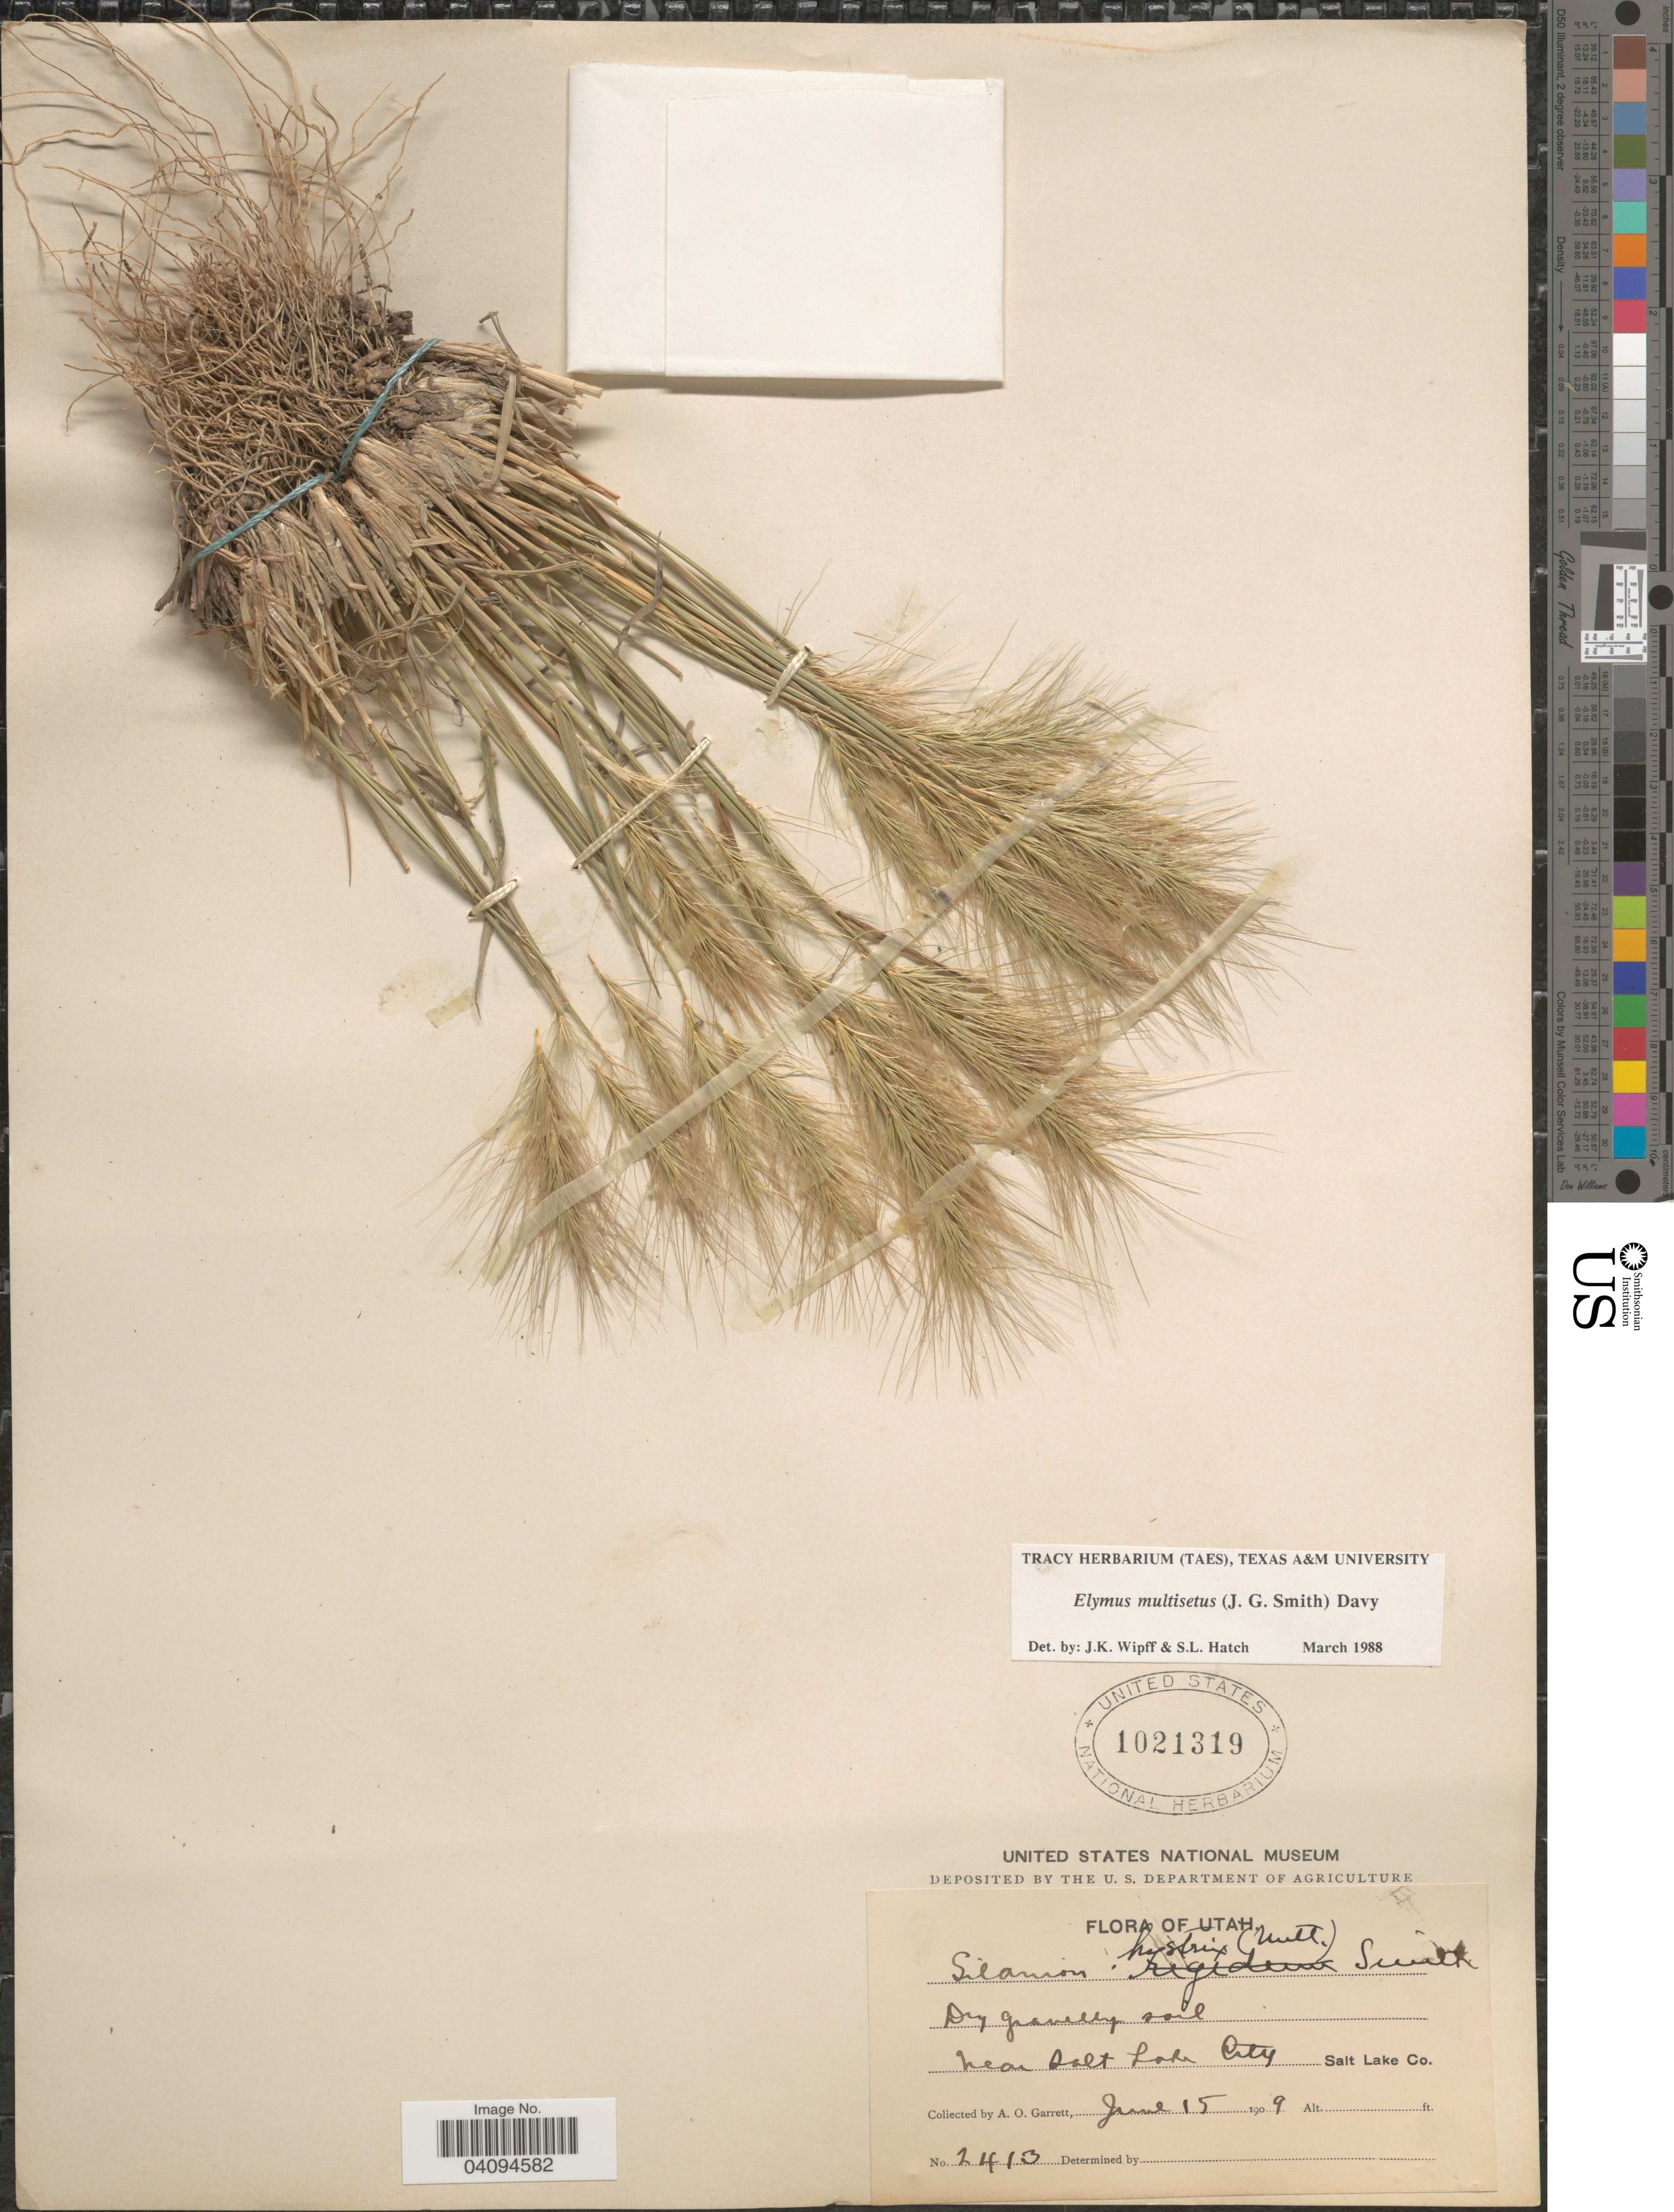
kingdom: Plantae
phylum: Tracheophyta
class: Liliopsida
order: Poales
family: Poaceae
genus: Elymus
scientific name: Elymus multisetus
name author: (J.G. Sm.) Burtt Davy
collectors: A. O. Garrett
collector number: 2413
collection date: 1909-06-15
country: United States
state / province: Utah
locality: Near Salt Lake City. Salt Lake Co.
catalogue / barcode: US 1021319